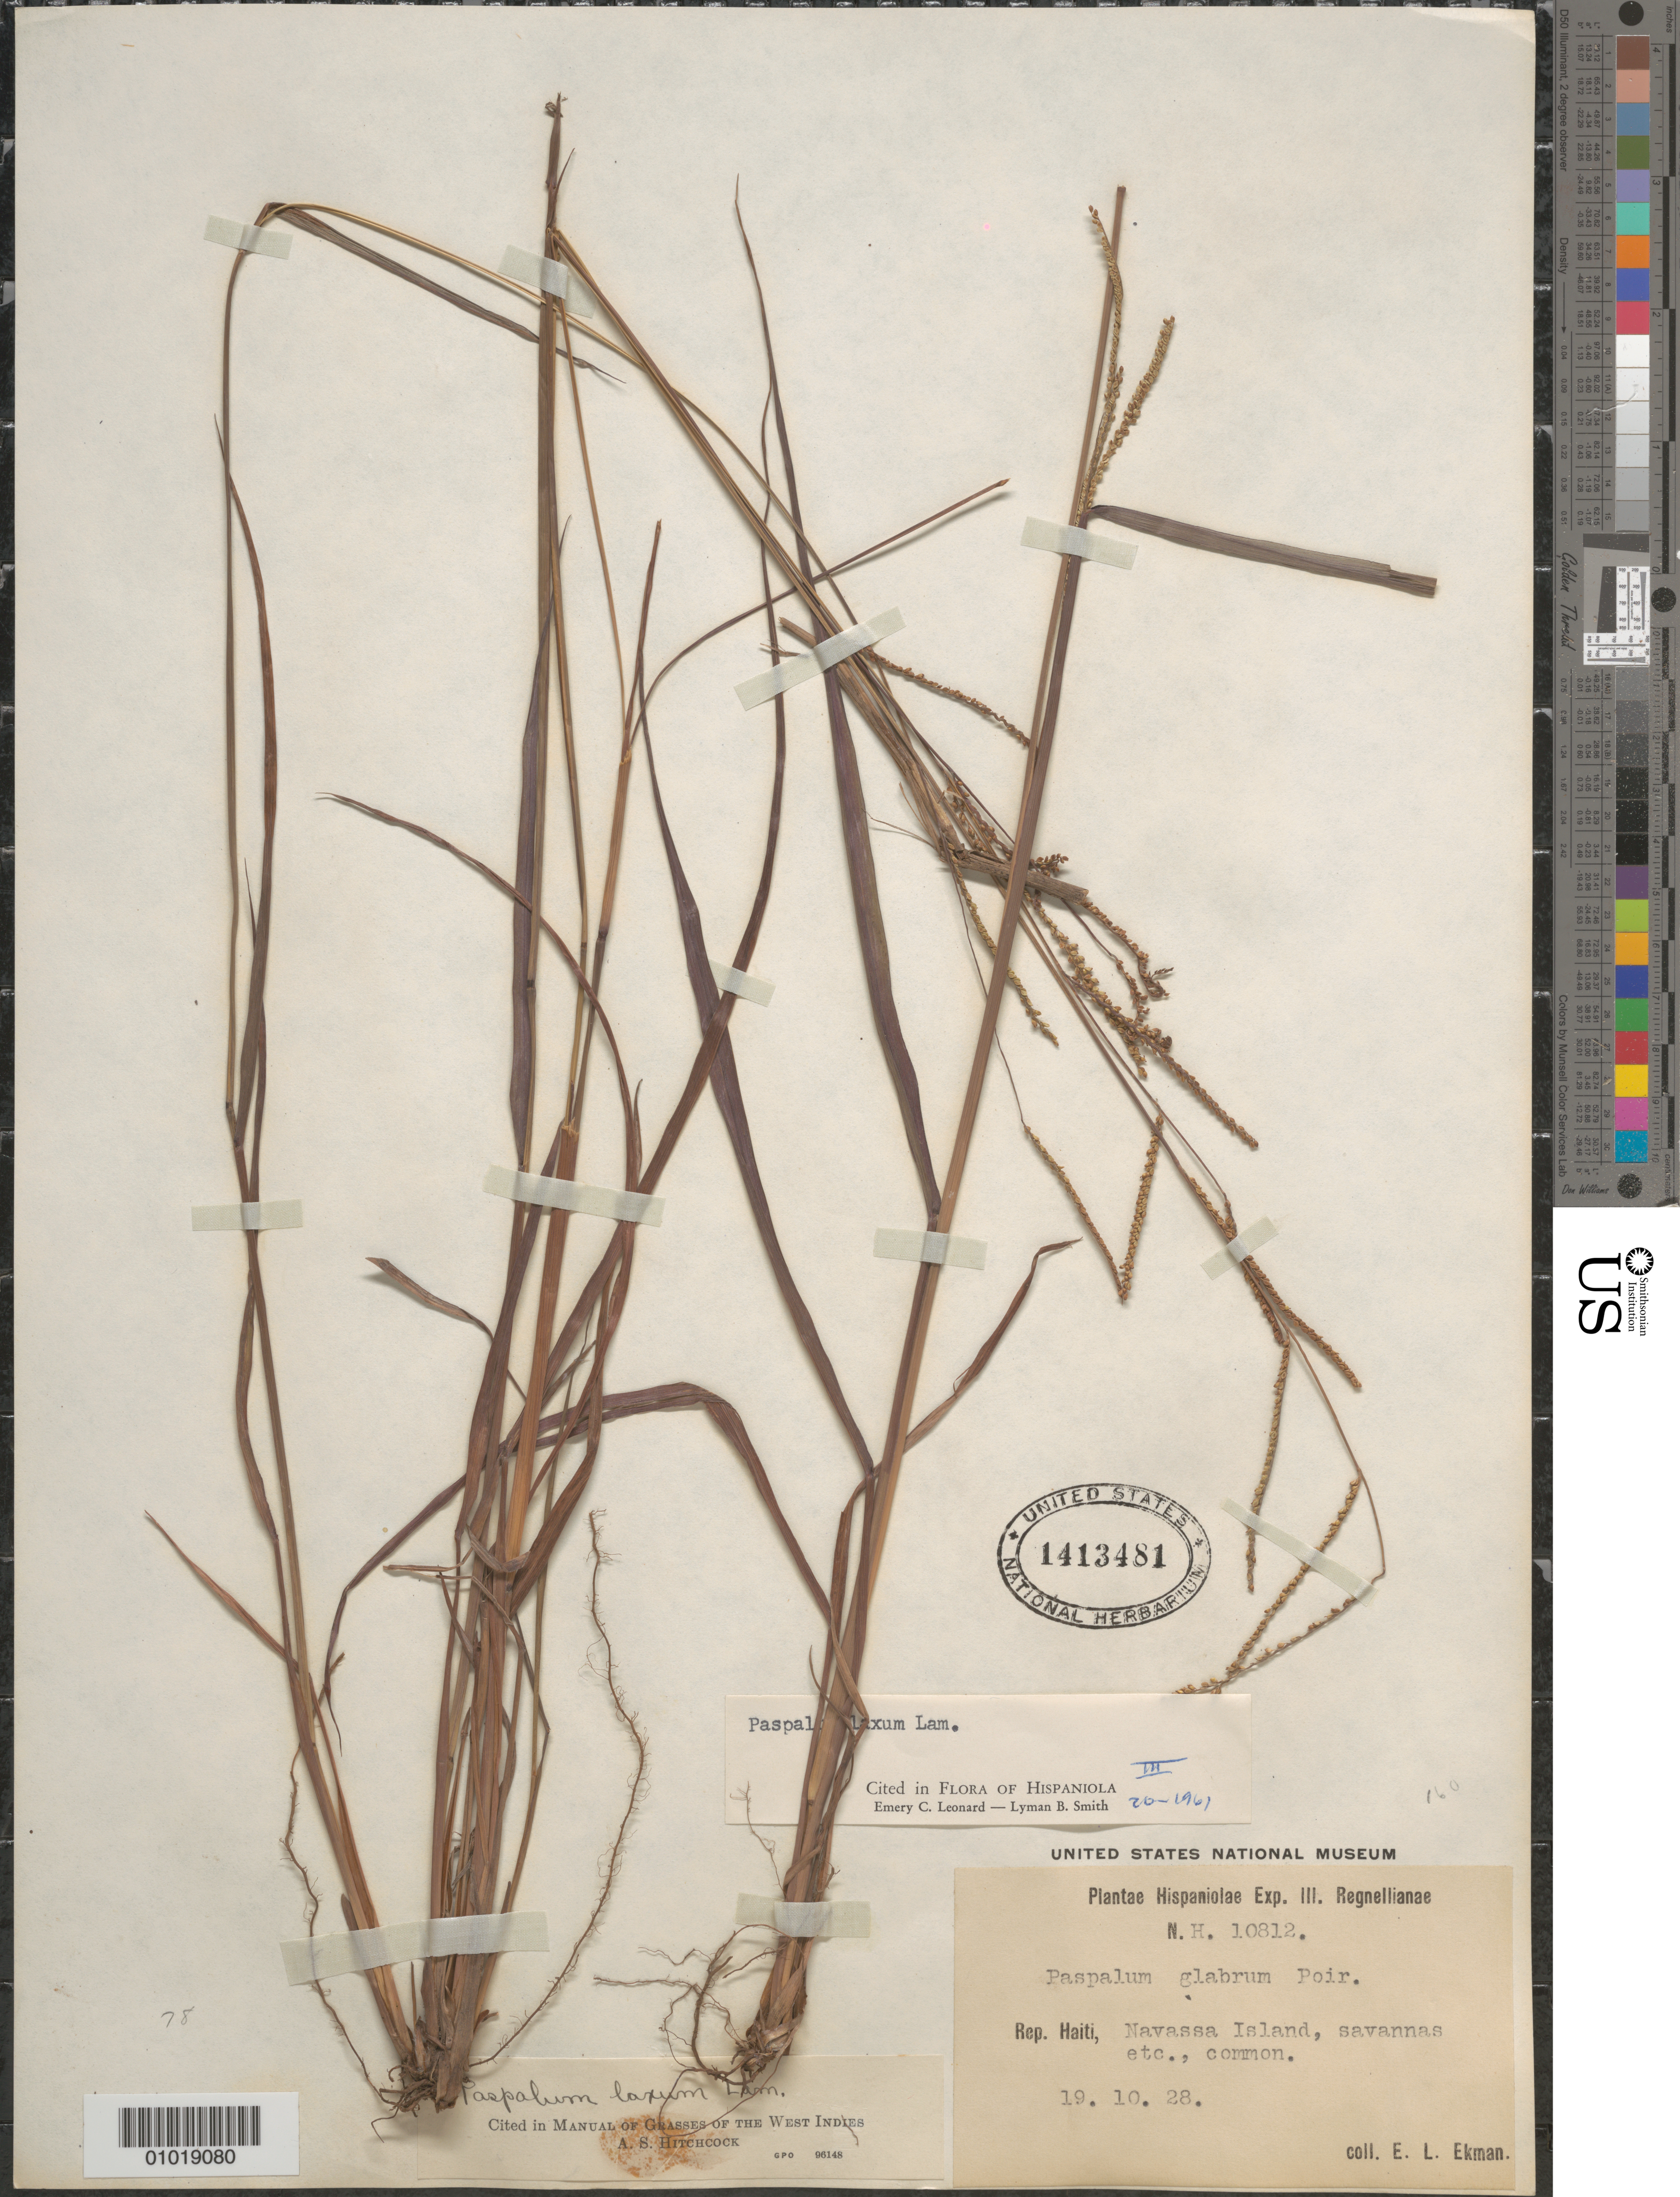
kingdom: Plantae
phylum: Tracheophyta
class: Liliopsida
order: Poales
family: Poaceae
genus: Paspalum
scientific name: Paspalum laxum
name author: Lam.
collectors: E. L. Ekman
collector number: H 10812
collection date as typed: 19 Oct 1928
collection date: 1928-10-19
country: Haiti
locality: Navassa Island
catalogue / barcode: US 1413481